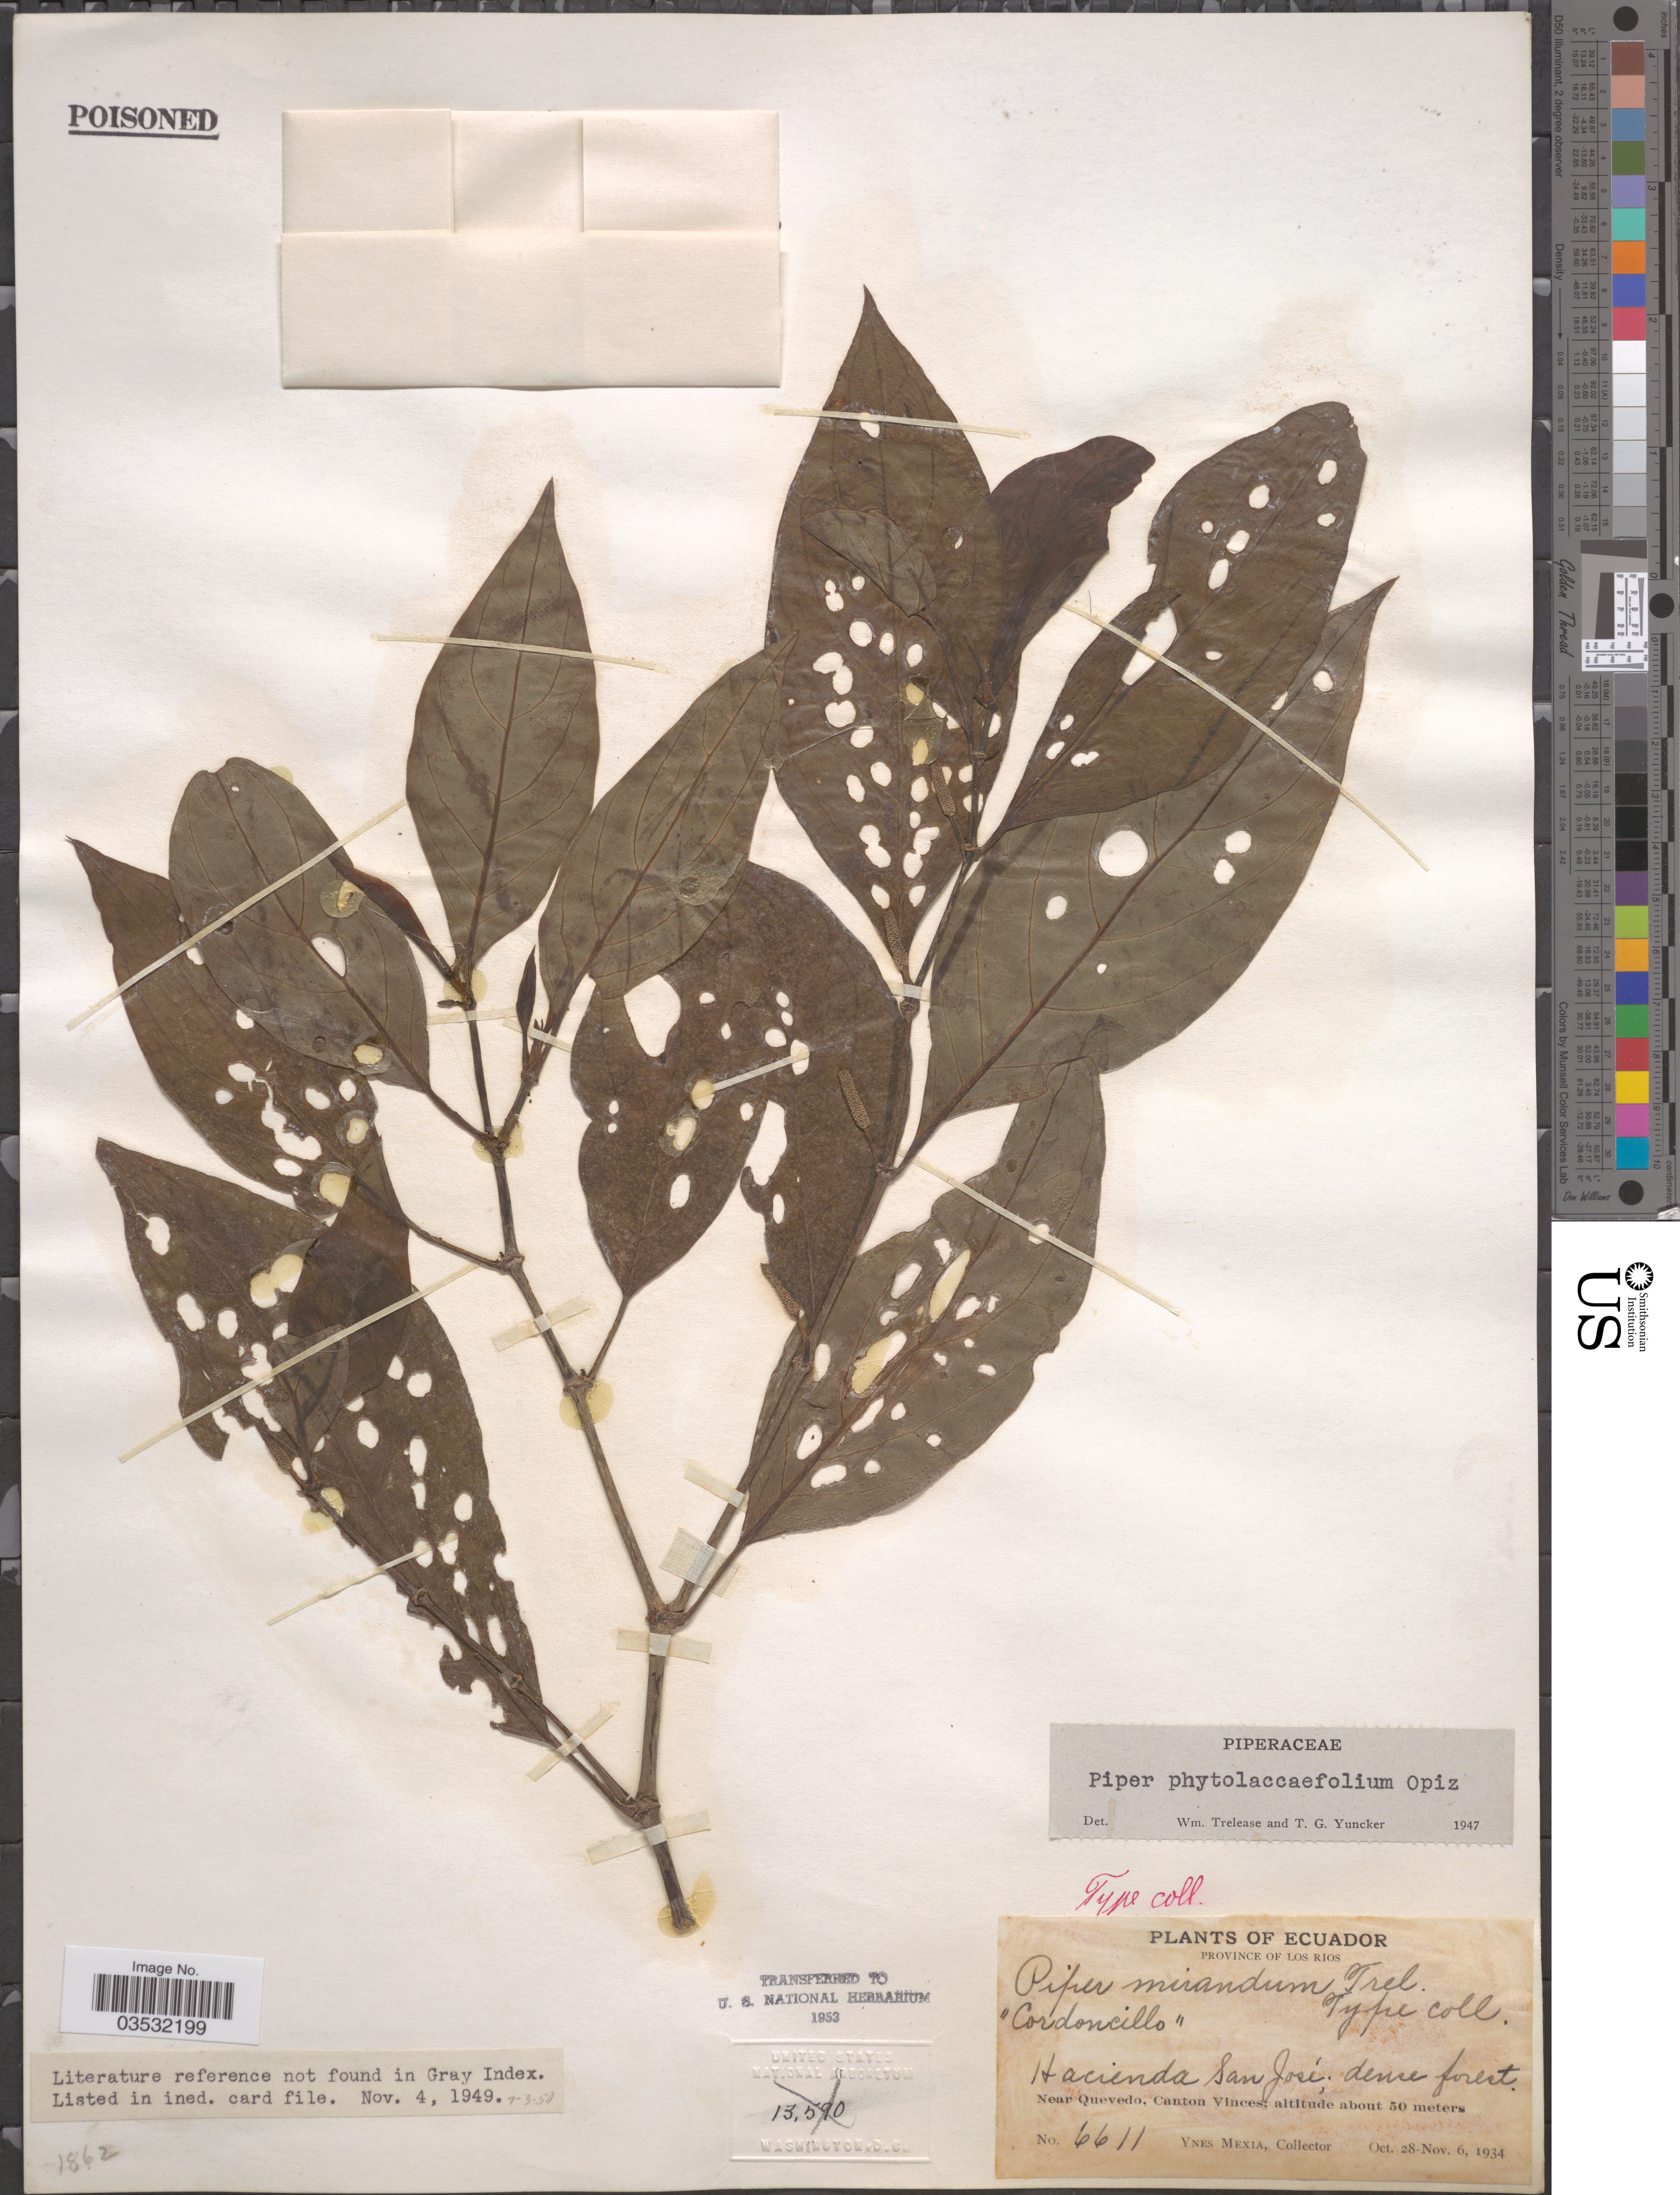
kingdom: Plantae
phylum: Tracheophyta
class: Magnoliopsida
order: Piperales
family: Piperaceae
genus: Piper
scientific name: Piper phytolaccifolium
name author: Opiz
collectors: Y. Mexia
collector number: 6611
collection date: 1934-10-28/1934-11-06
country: Ecuador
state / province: Los Ríos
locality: Hacienda San José. Near Quevedo, Canton Vinces.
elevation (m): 50